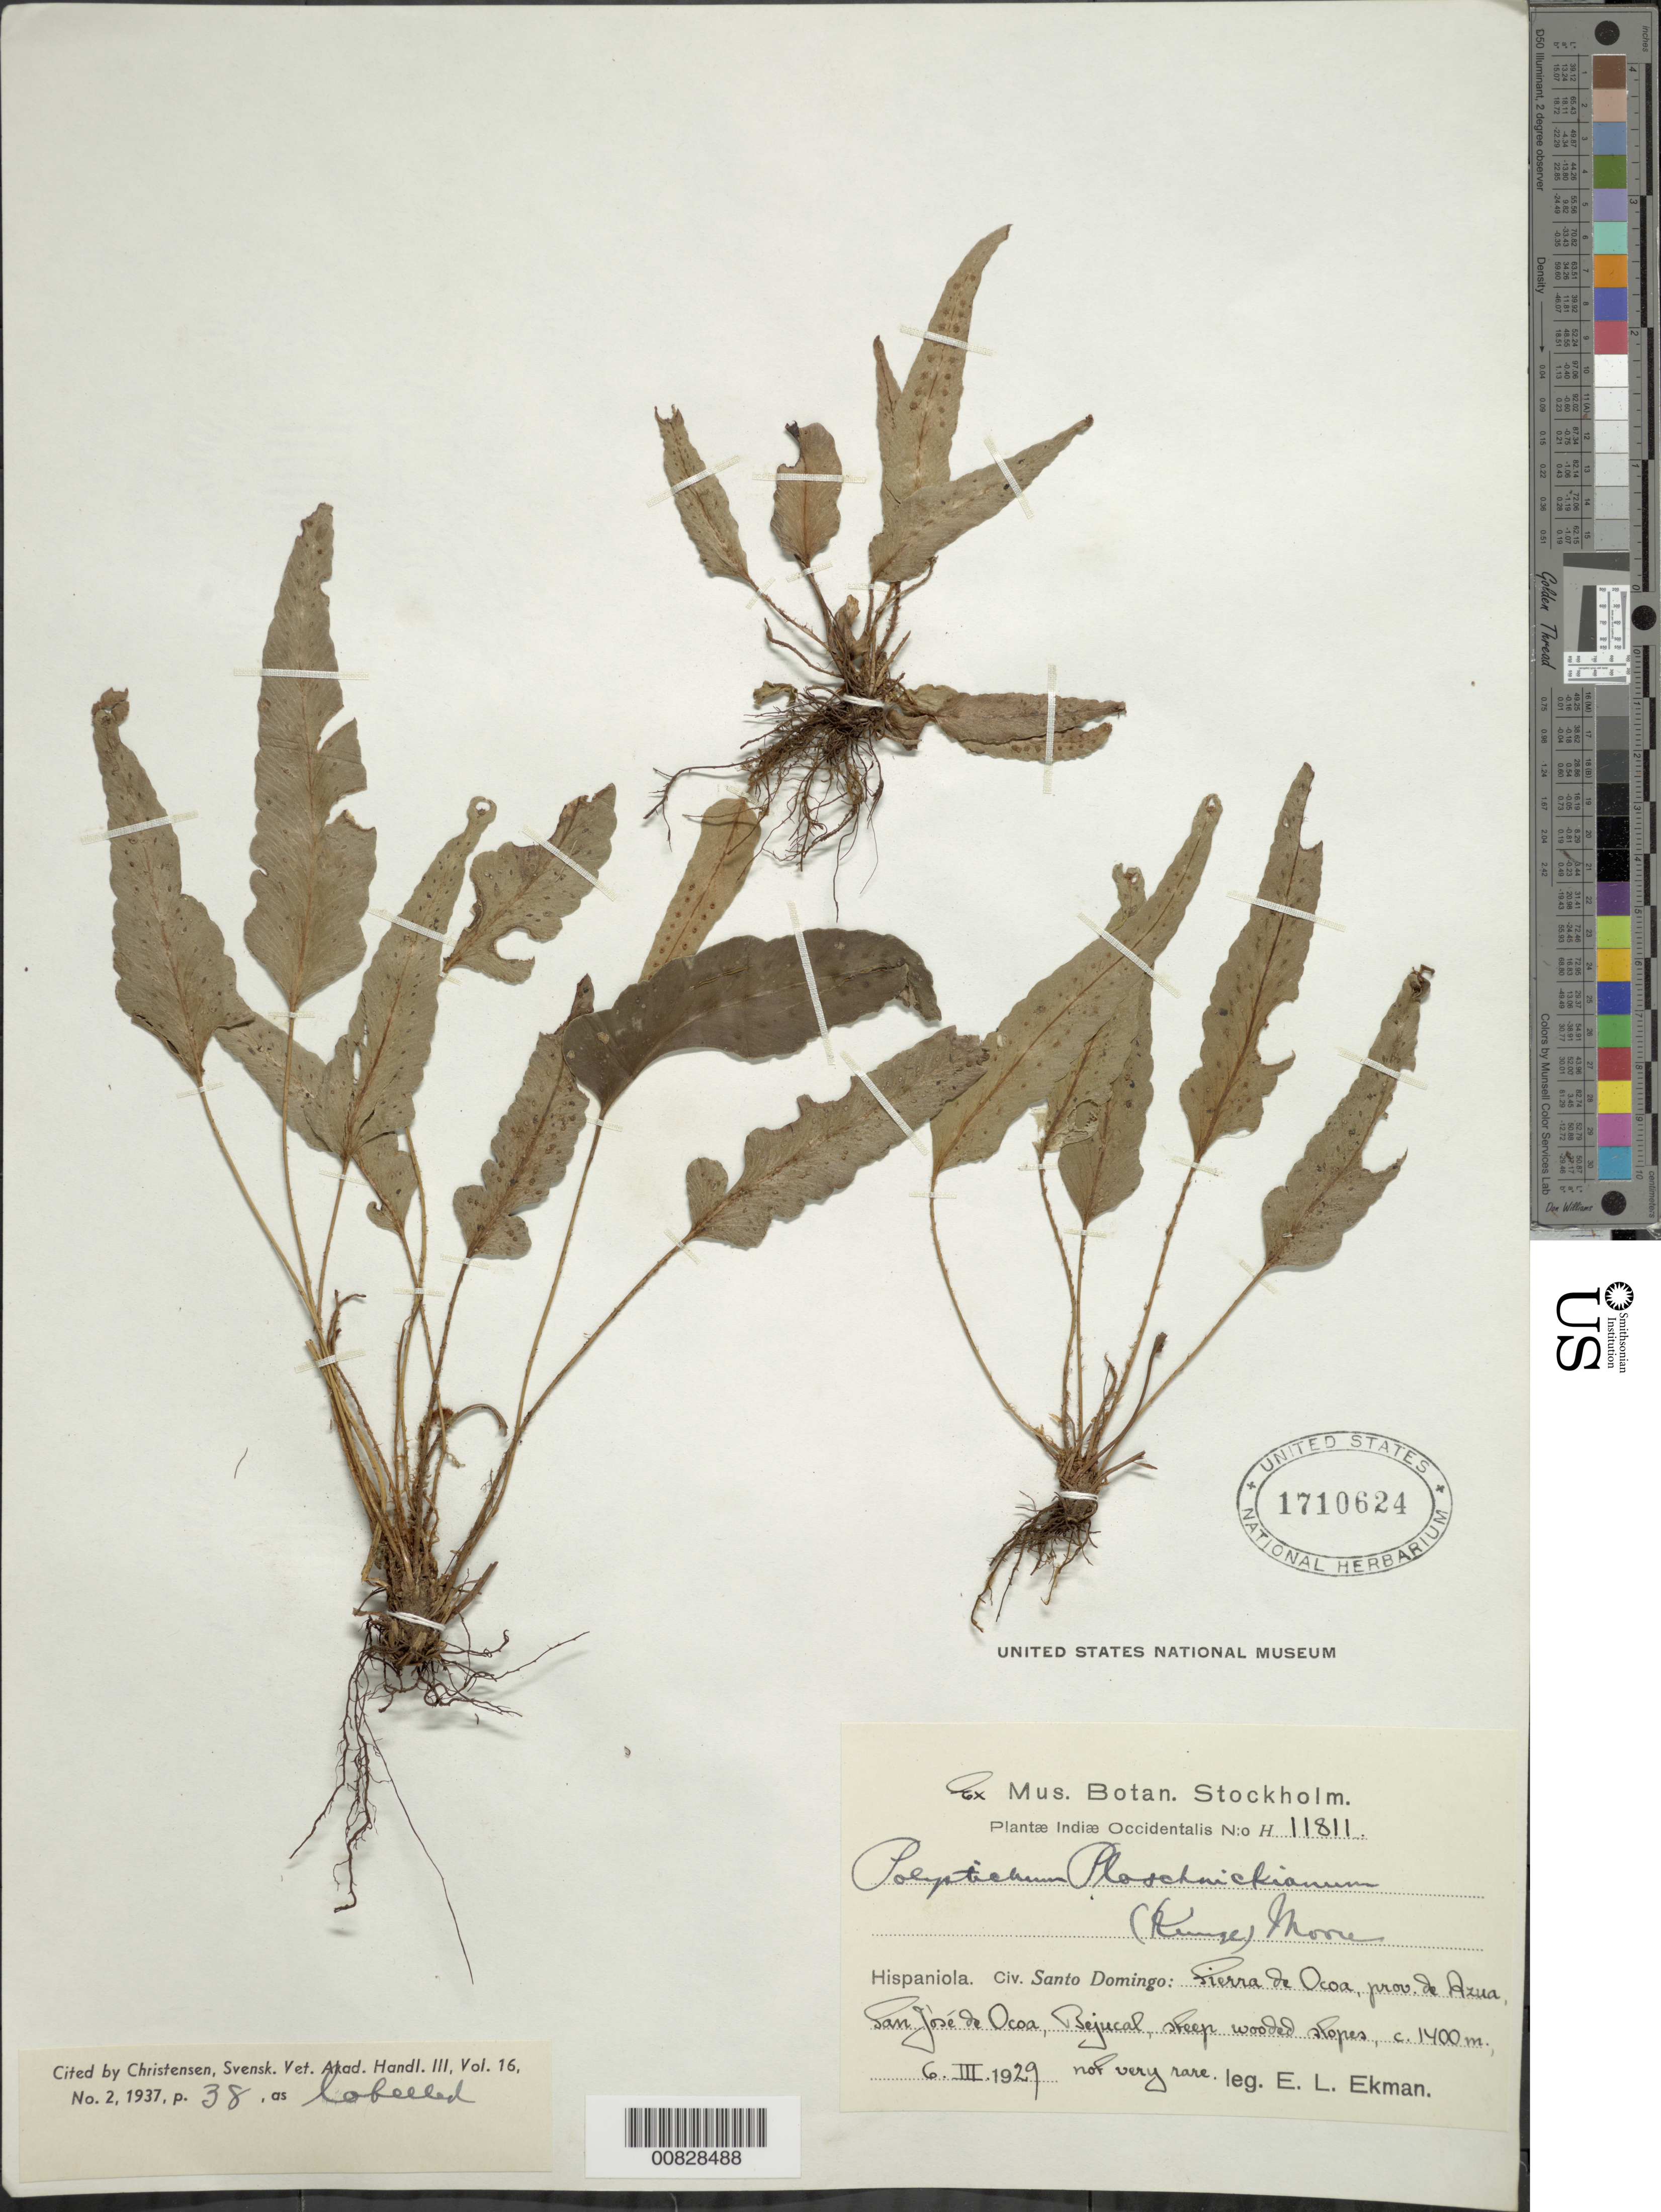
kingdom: Plantae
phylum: Tracheophyta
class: Polypodiopsida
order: Polypodiales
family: Dryopteridaceae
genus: Polystichum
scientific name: Polystichum plaschnickianum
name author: (Kunze) Moore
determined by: Christensen, C. F. A.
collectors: E. L. Ekman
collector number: H 11811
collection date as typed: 06 Mar 1929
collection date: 1929-03-06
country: Dominican Republic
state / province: Azua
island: Hispaniola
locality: Sierra de Ocoa, San José de Ocoa, Bejucal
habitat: Steep wooded slope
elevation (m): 1400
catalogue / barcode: US 1710624